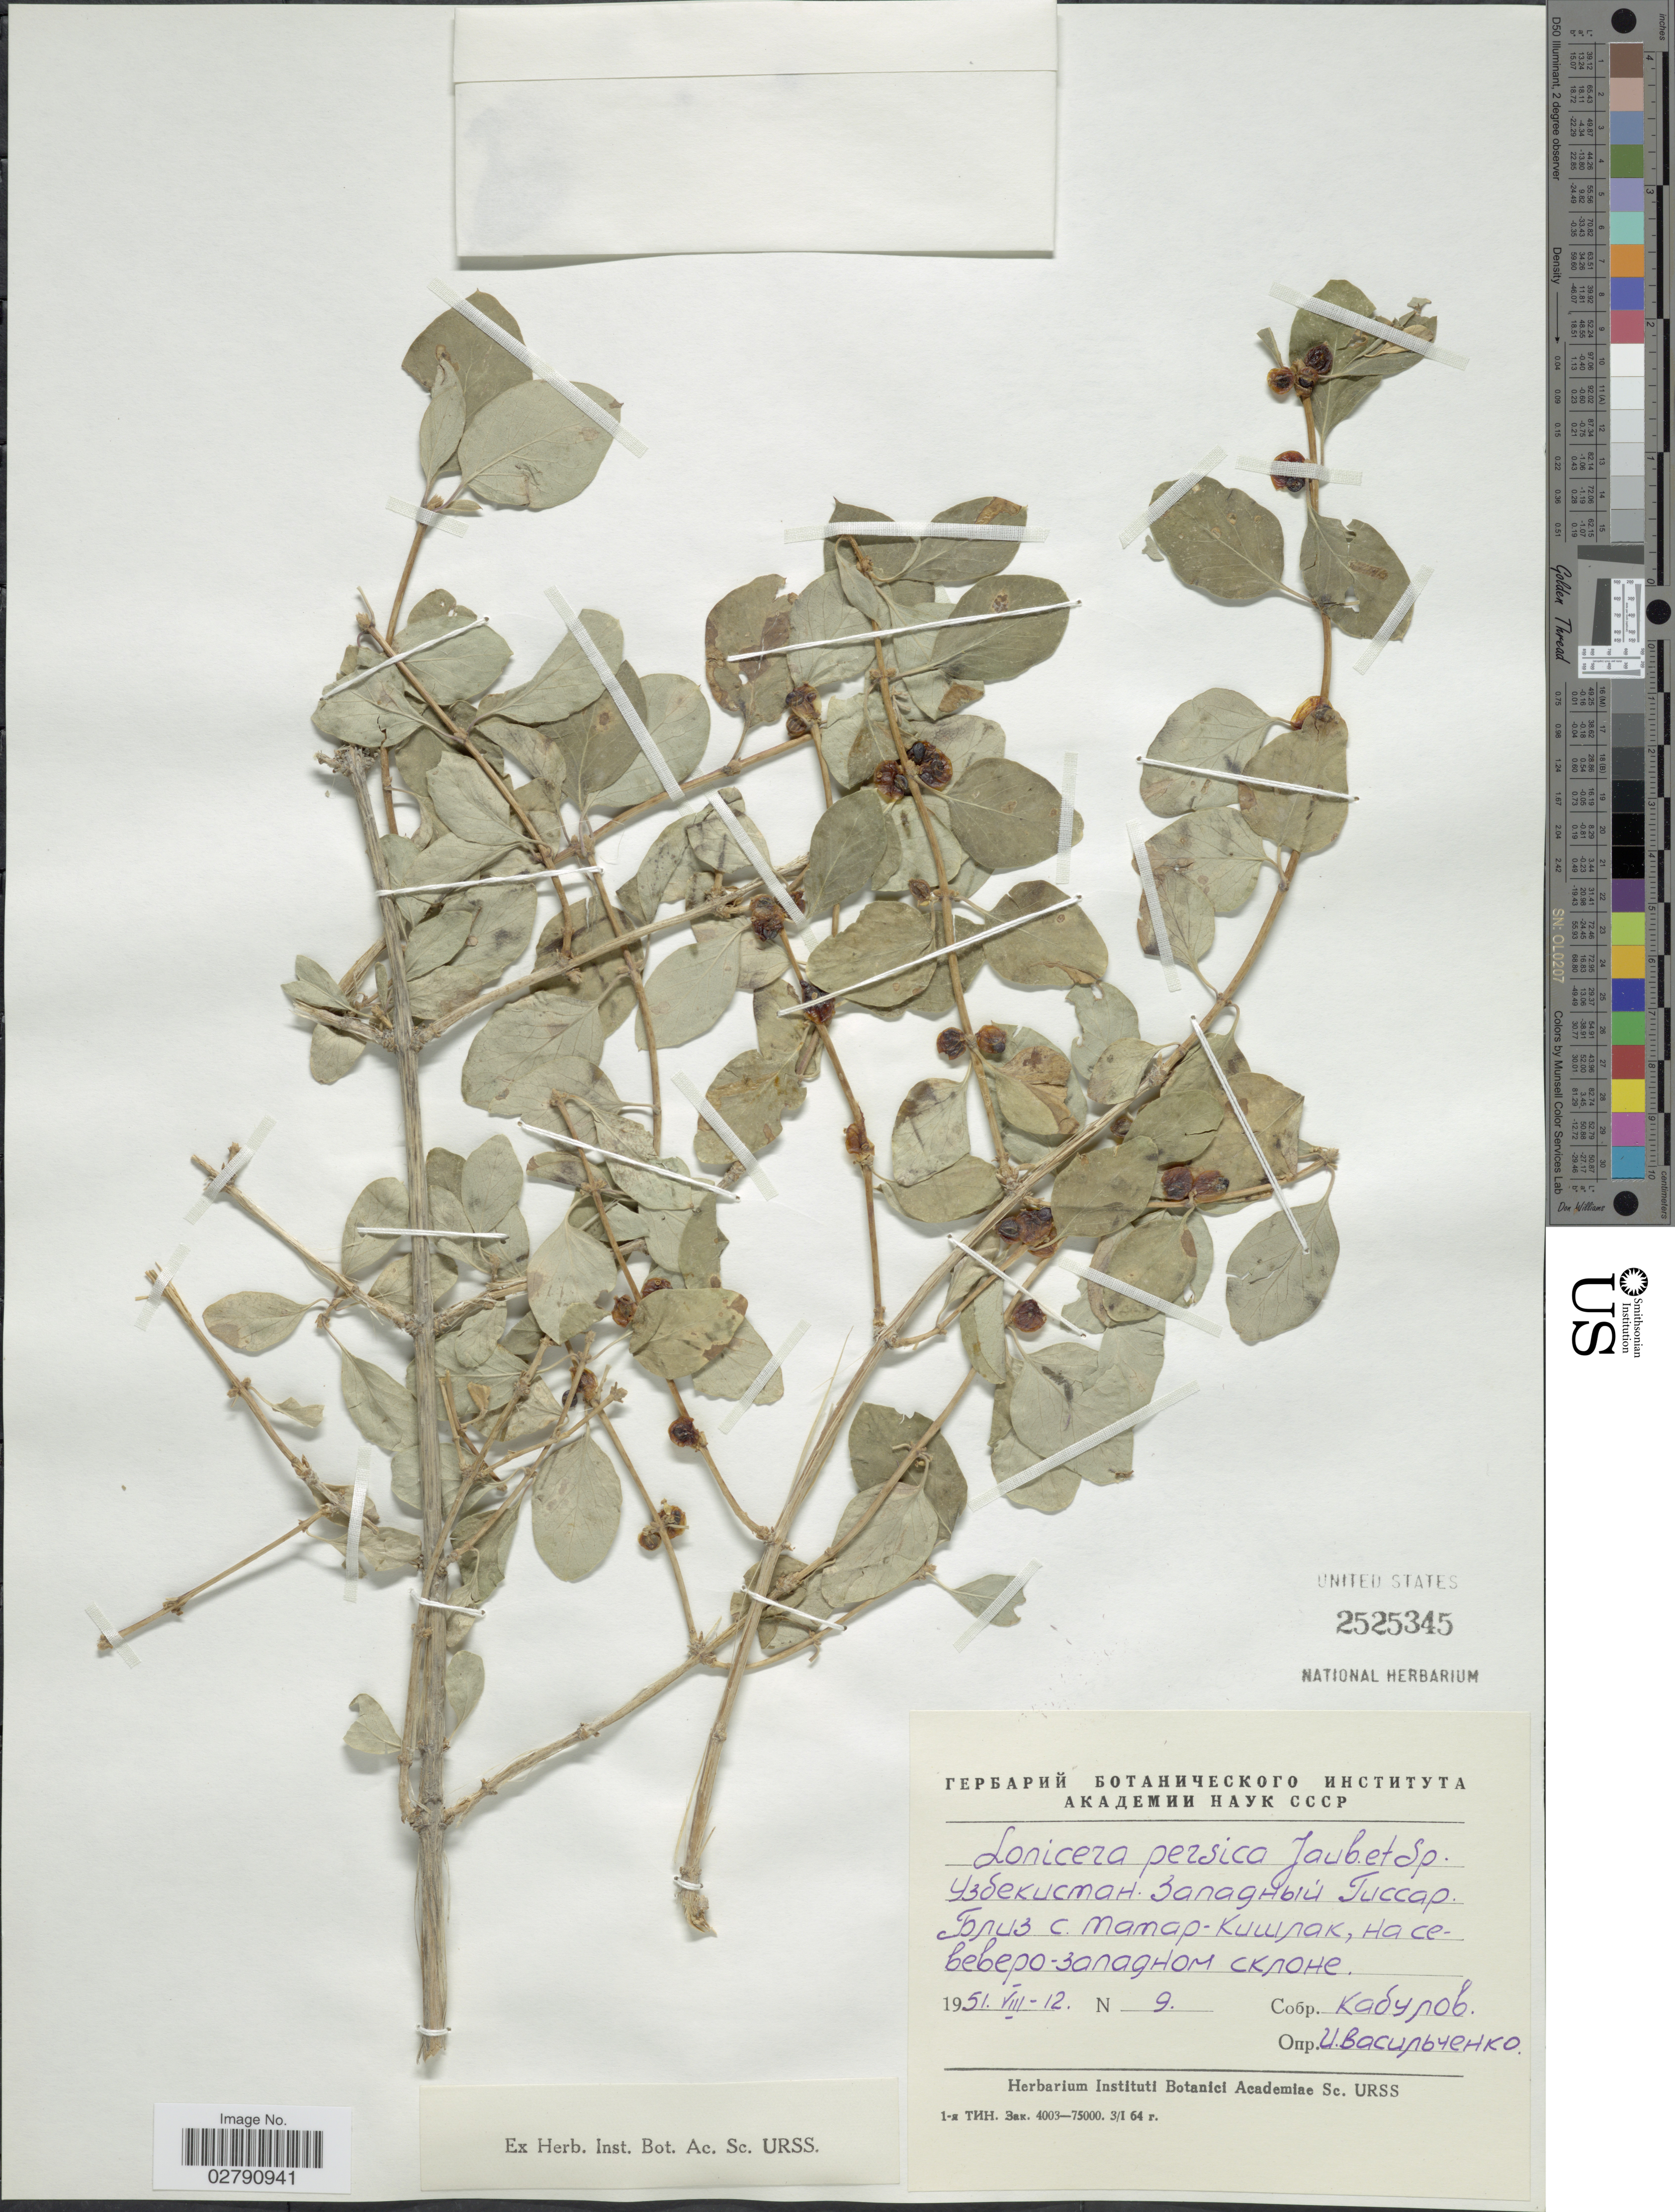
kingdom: Plantae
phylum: Tracheophyta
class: Magnoliopsida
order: Dipsacales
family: Caprifoliaceae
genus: Lonicera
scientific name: Lonicera persica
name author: Jaub. & Spach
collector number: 9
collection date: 1951-08-12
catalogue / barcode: US 2525345